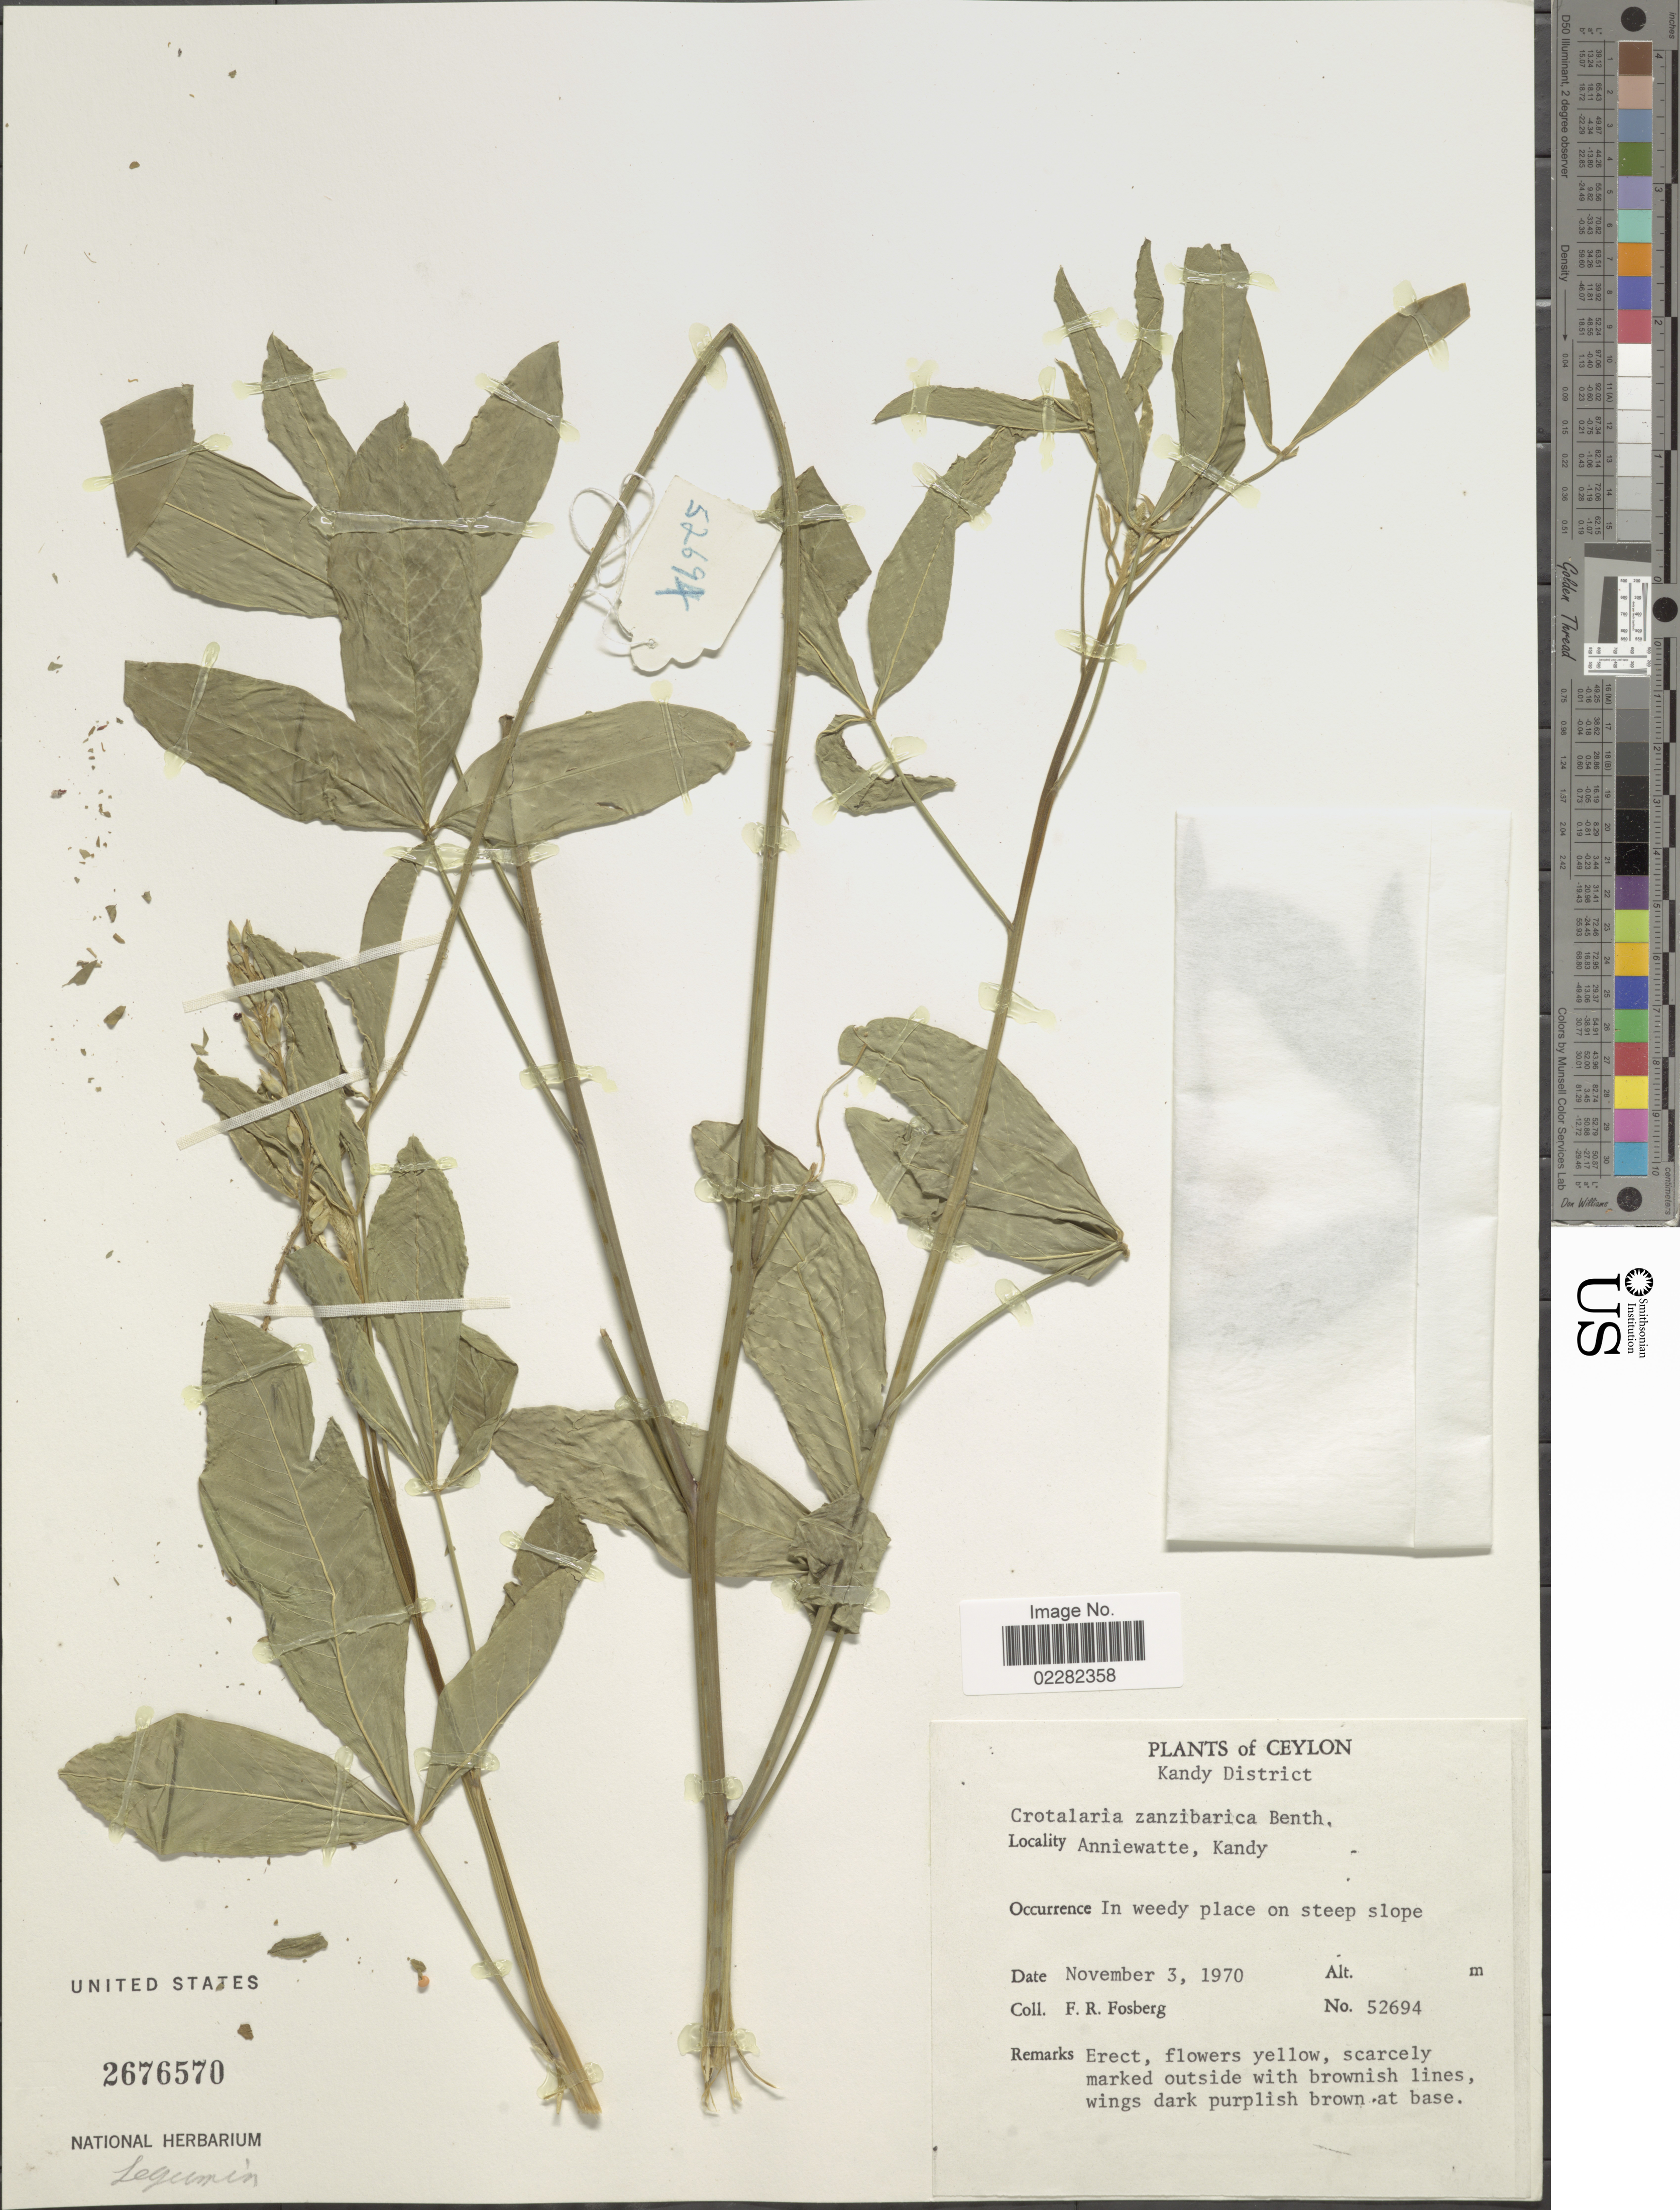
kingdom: Plantae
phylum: Tracheophyta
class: Magnoliopsida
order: Fabales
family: Fabaceae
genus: Crotalaria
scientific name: Crotalaria zanzibarica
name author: Benth.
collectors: F. R. Fosberg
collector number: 52694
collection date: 1970-11-03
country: Sri Lanka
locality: Ceylon. Kandy District, Anniewatte, Kandy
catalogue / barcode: US 2676570